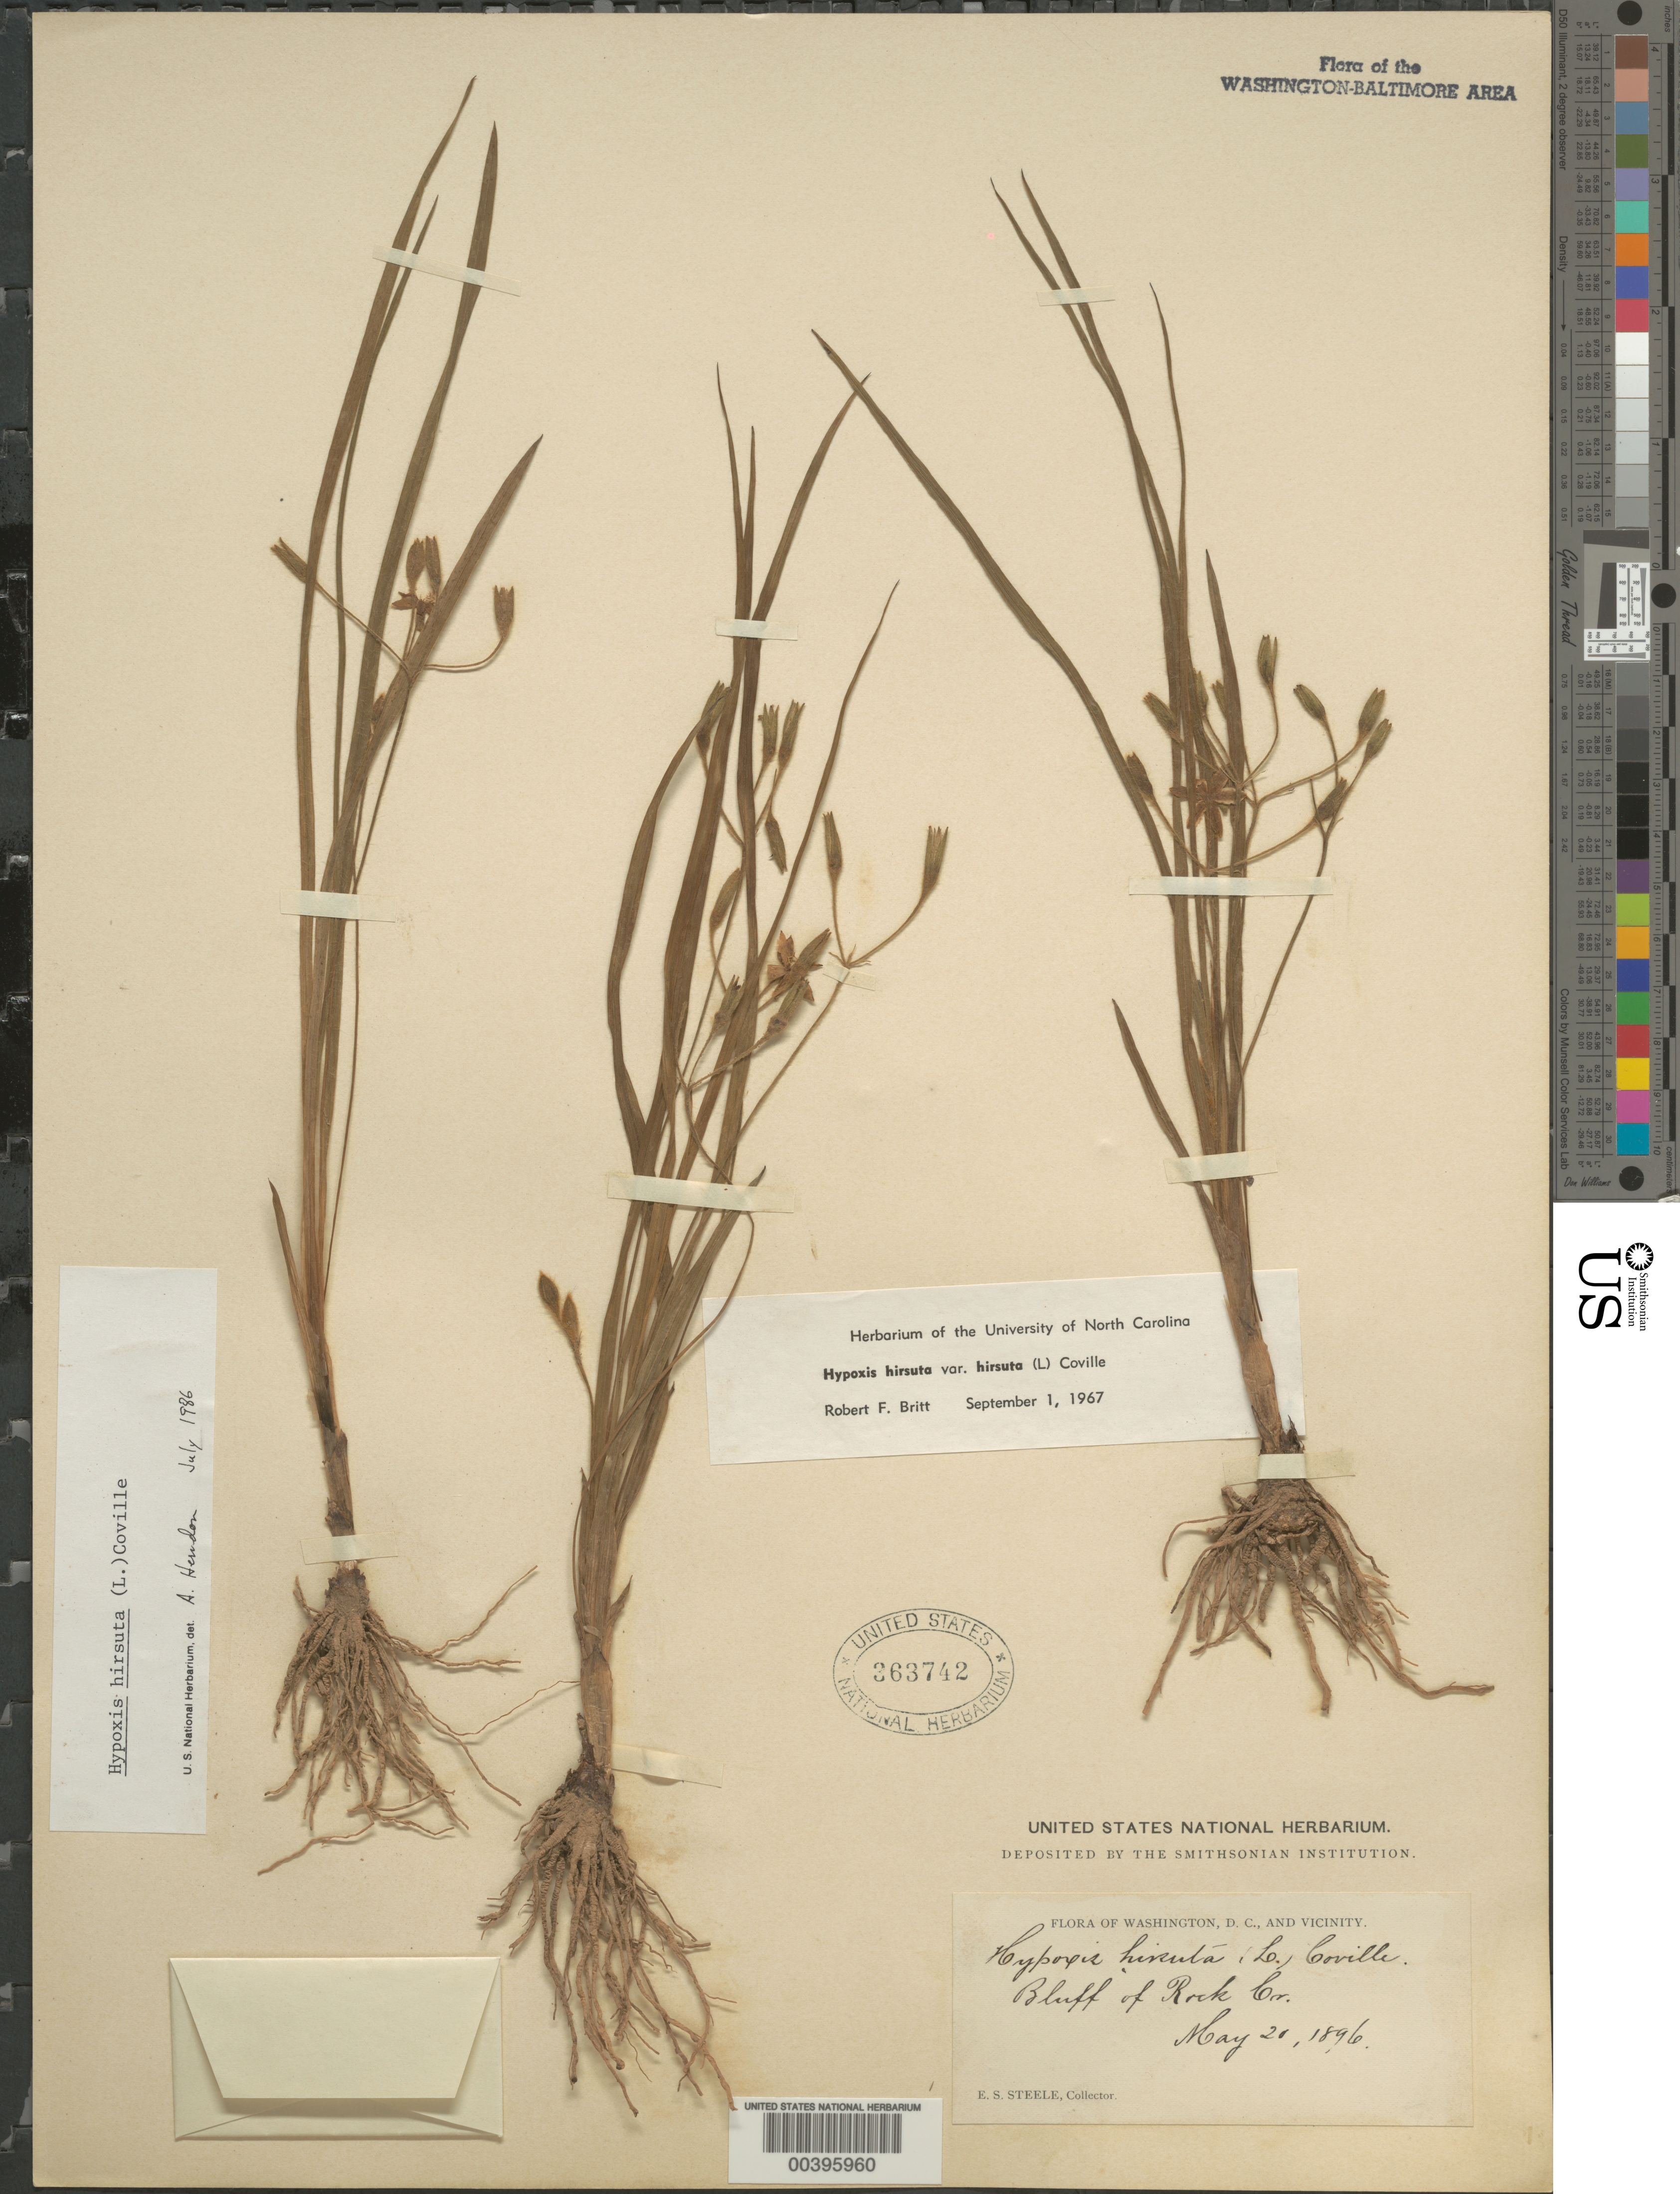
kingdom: Plantae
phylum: Tracheophyta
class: Liliopsida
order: Asparagales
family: Hypoxidaceae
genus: Hypoxis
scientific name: Hypoxis hirsuta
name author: (L.) Coville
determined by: Hambleton, E. J.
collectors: E. Steele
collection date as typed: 20 May 1896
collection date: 1896-05-20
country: United States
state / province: District of Columbia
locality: Rock Creek Rock Creek Park & vicinity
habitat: Bluff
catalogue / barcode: US 363742